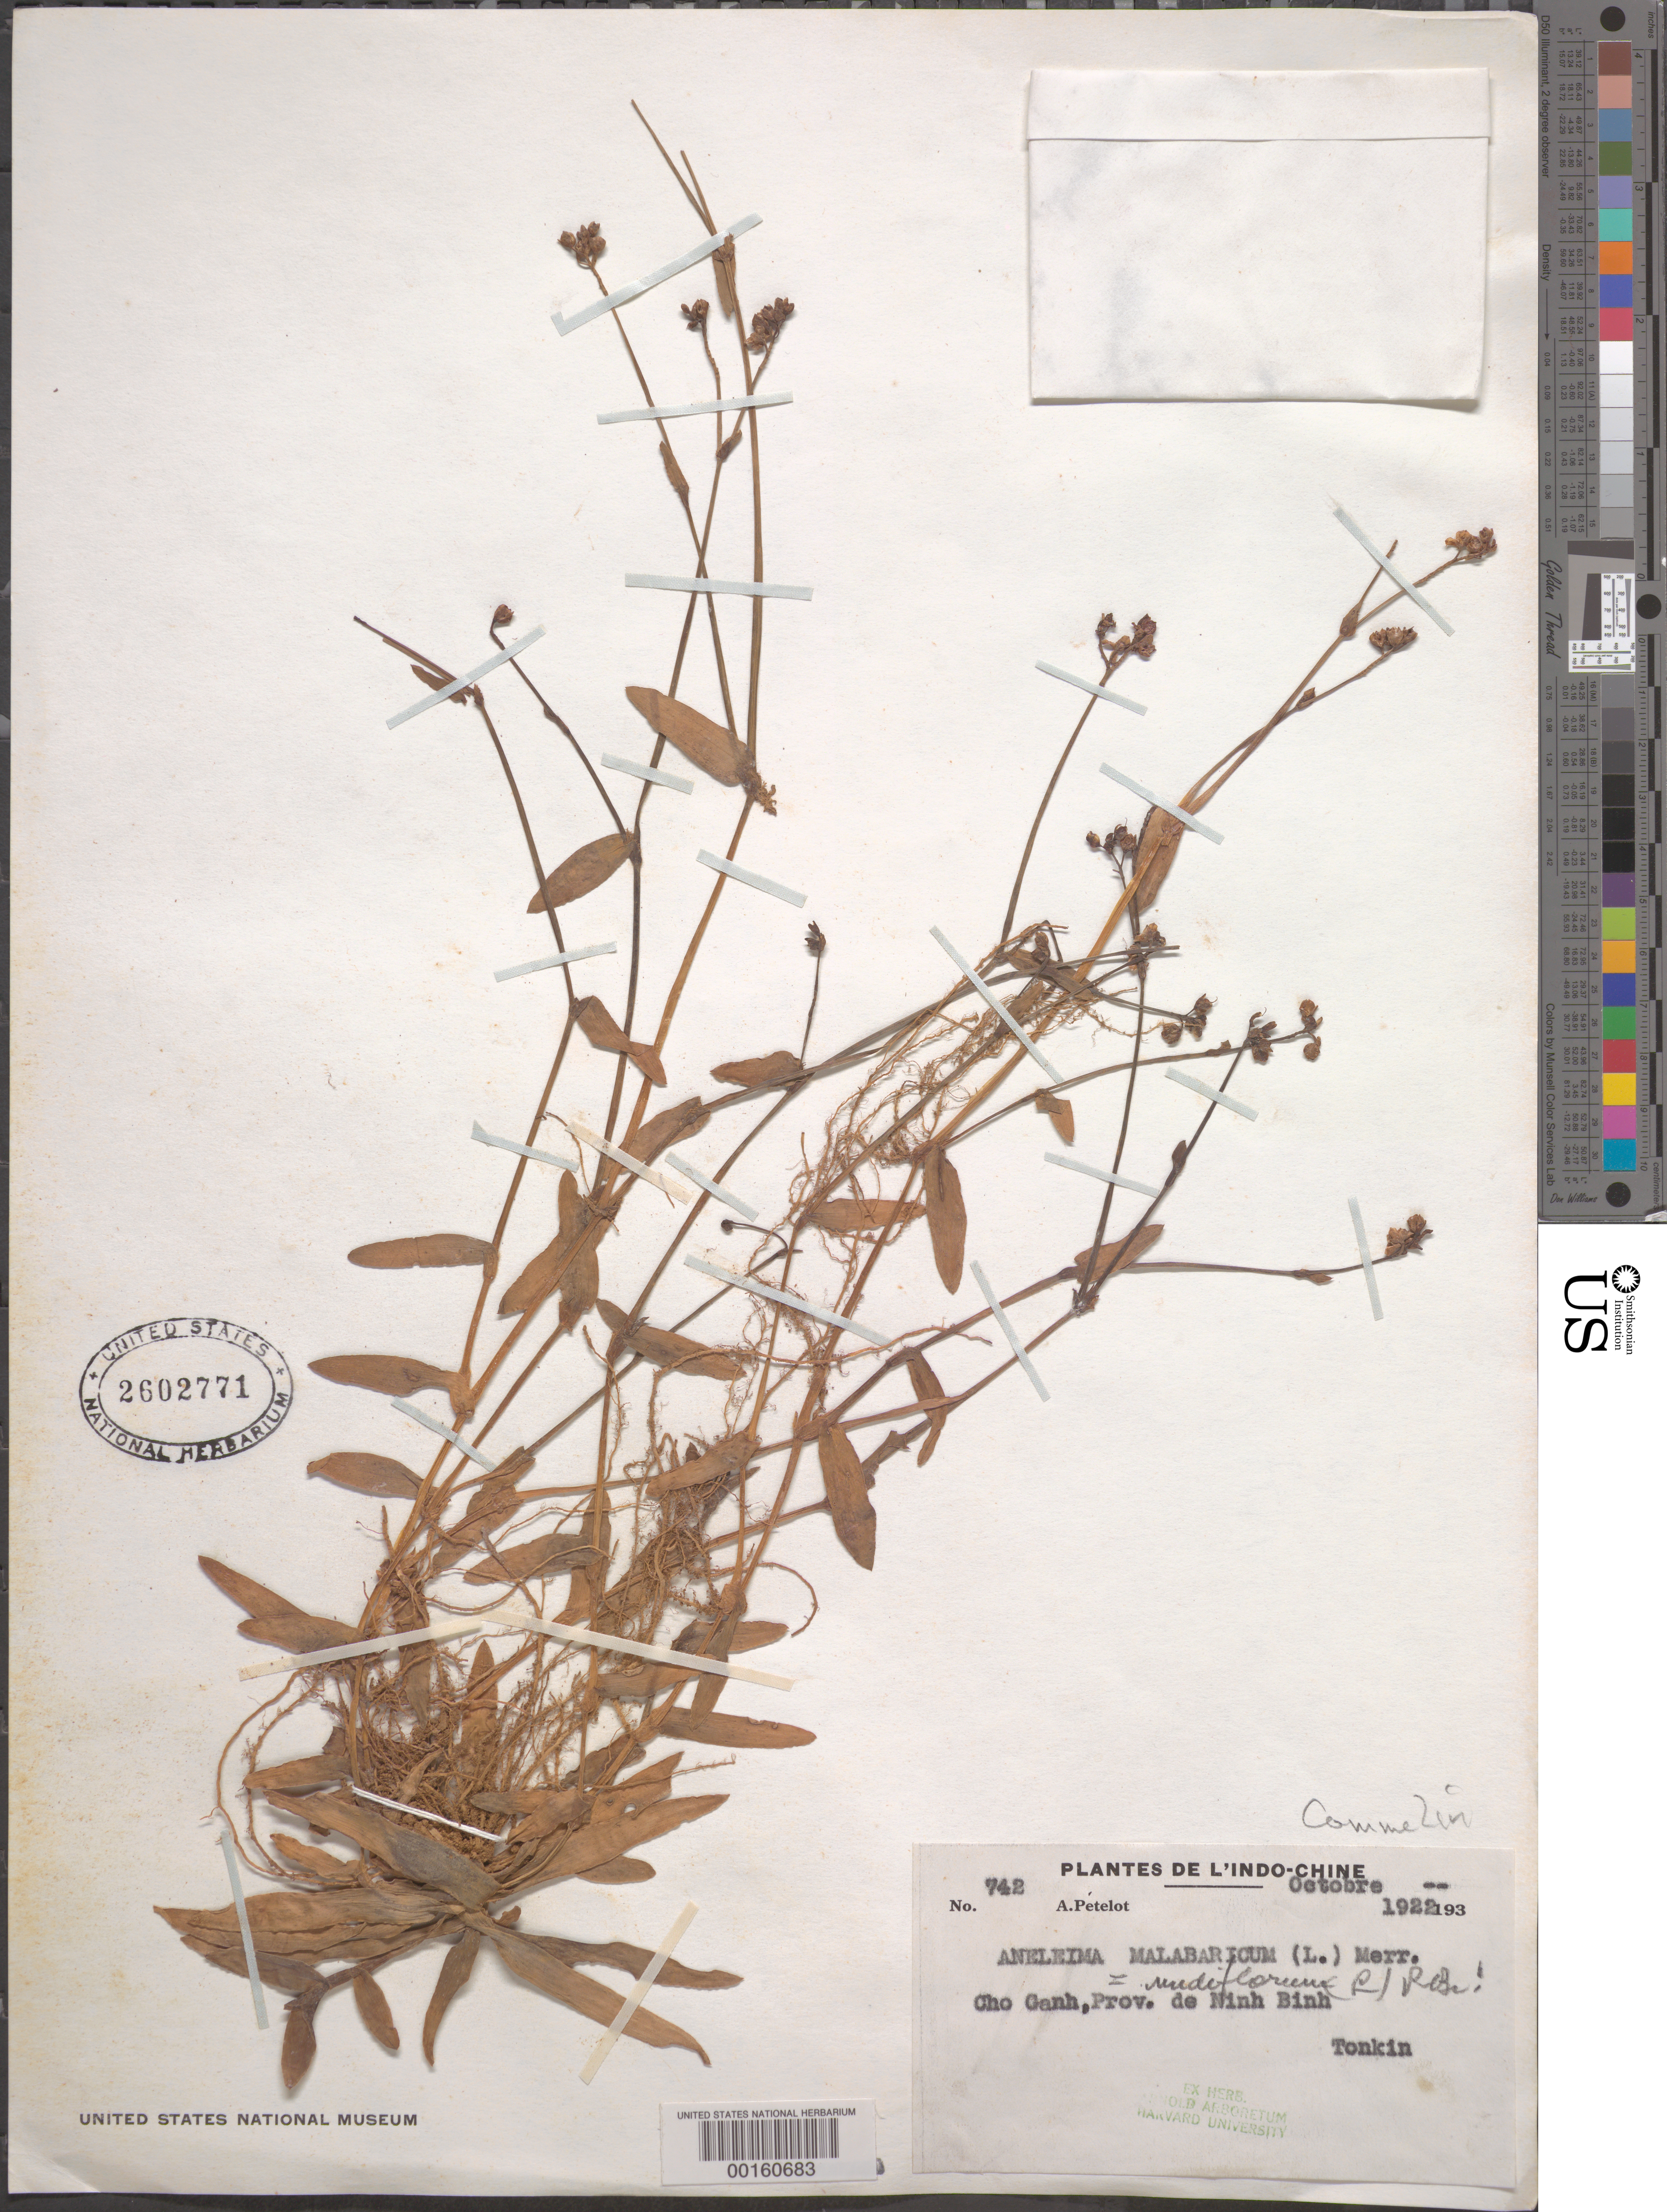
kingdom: Plantae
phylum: Tracheophyta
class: Liliopsida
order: Commelinales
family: Commelinaceae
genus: Murdannia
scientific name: Murdannia loriformis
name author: (Hassk.) R.S. Rao & Kammathy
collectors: P. A. Pételot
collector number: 742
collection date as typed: Oct 1922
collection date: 1922-10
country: Vietnam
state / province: Ninh Binh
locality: Cho ganh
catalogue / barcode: US 2602771